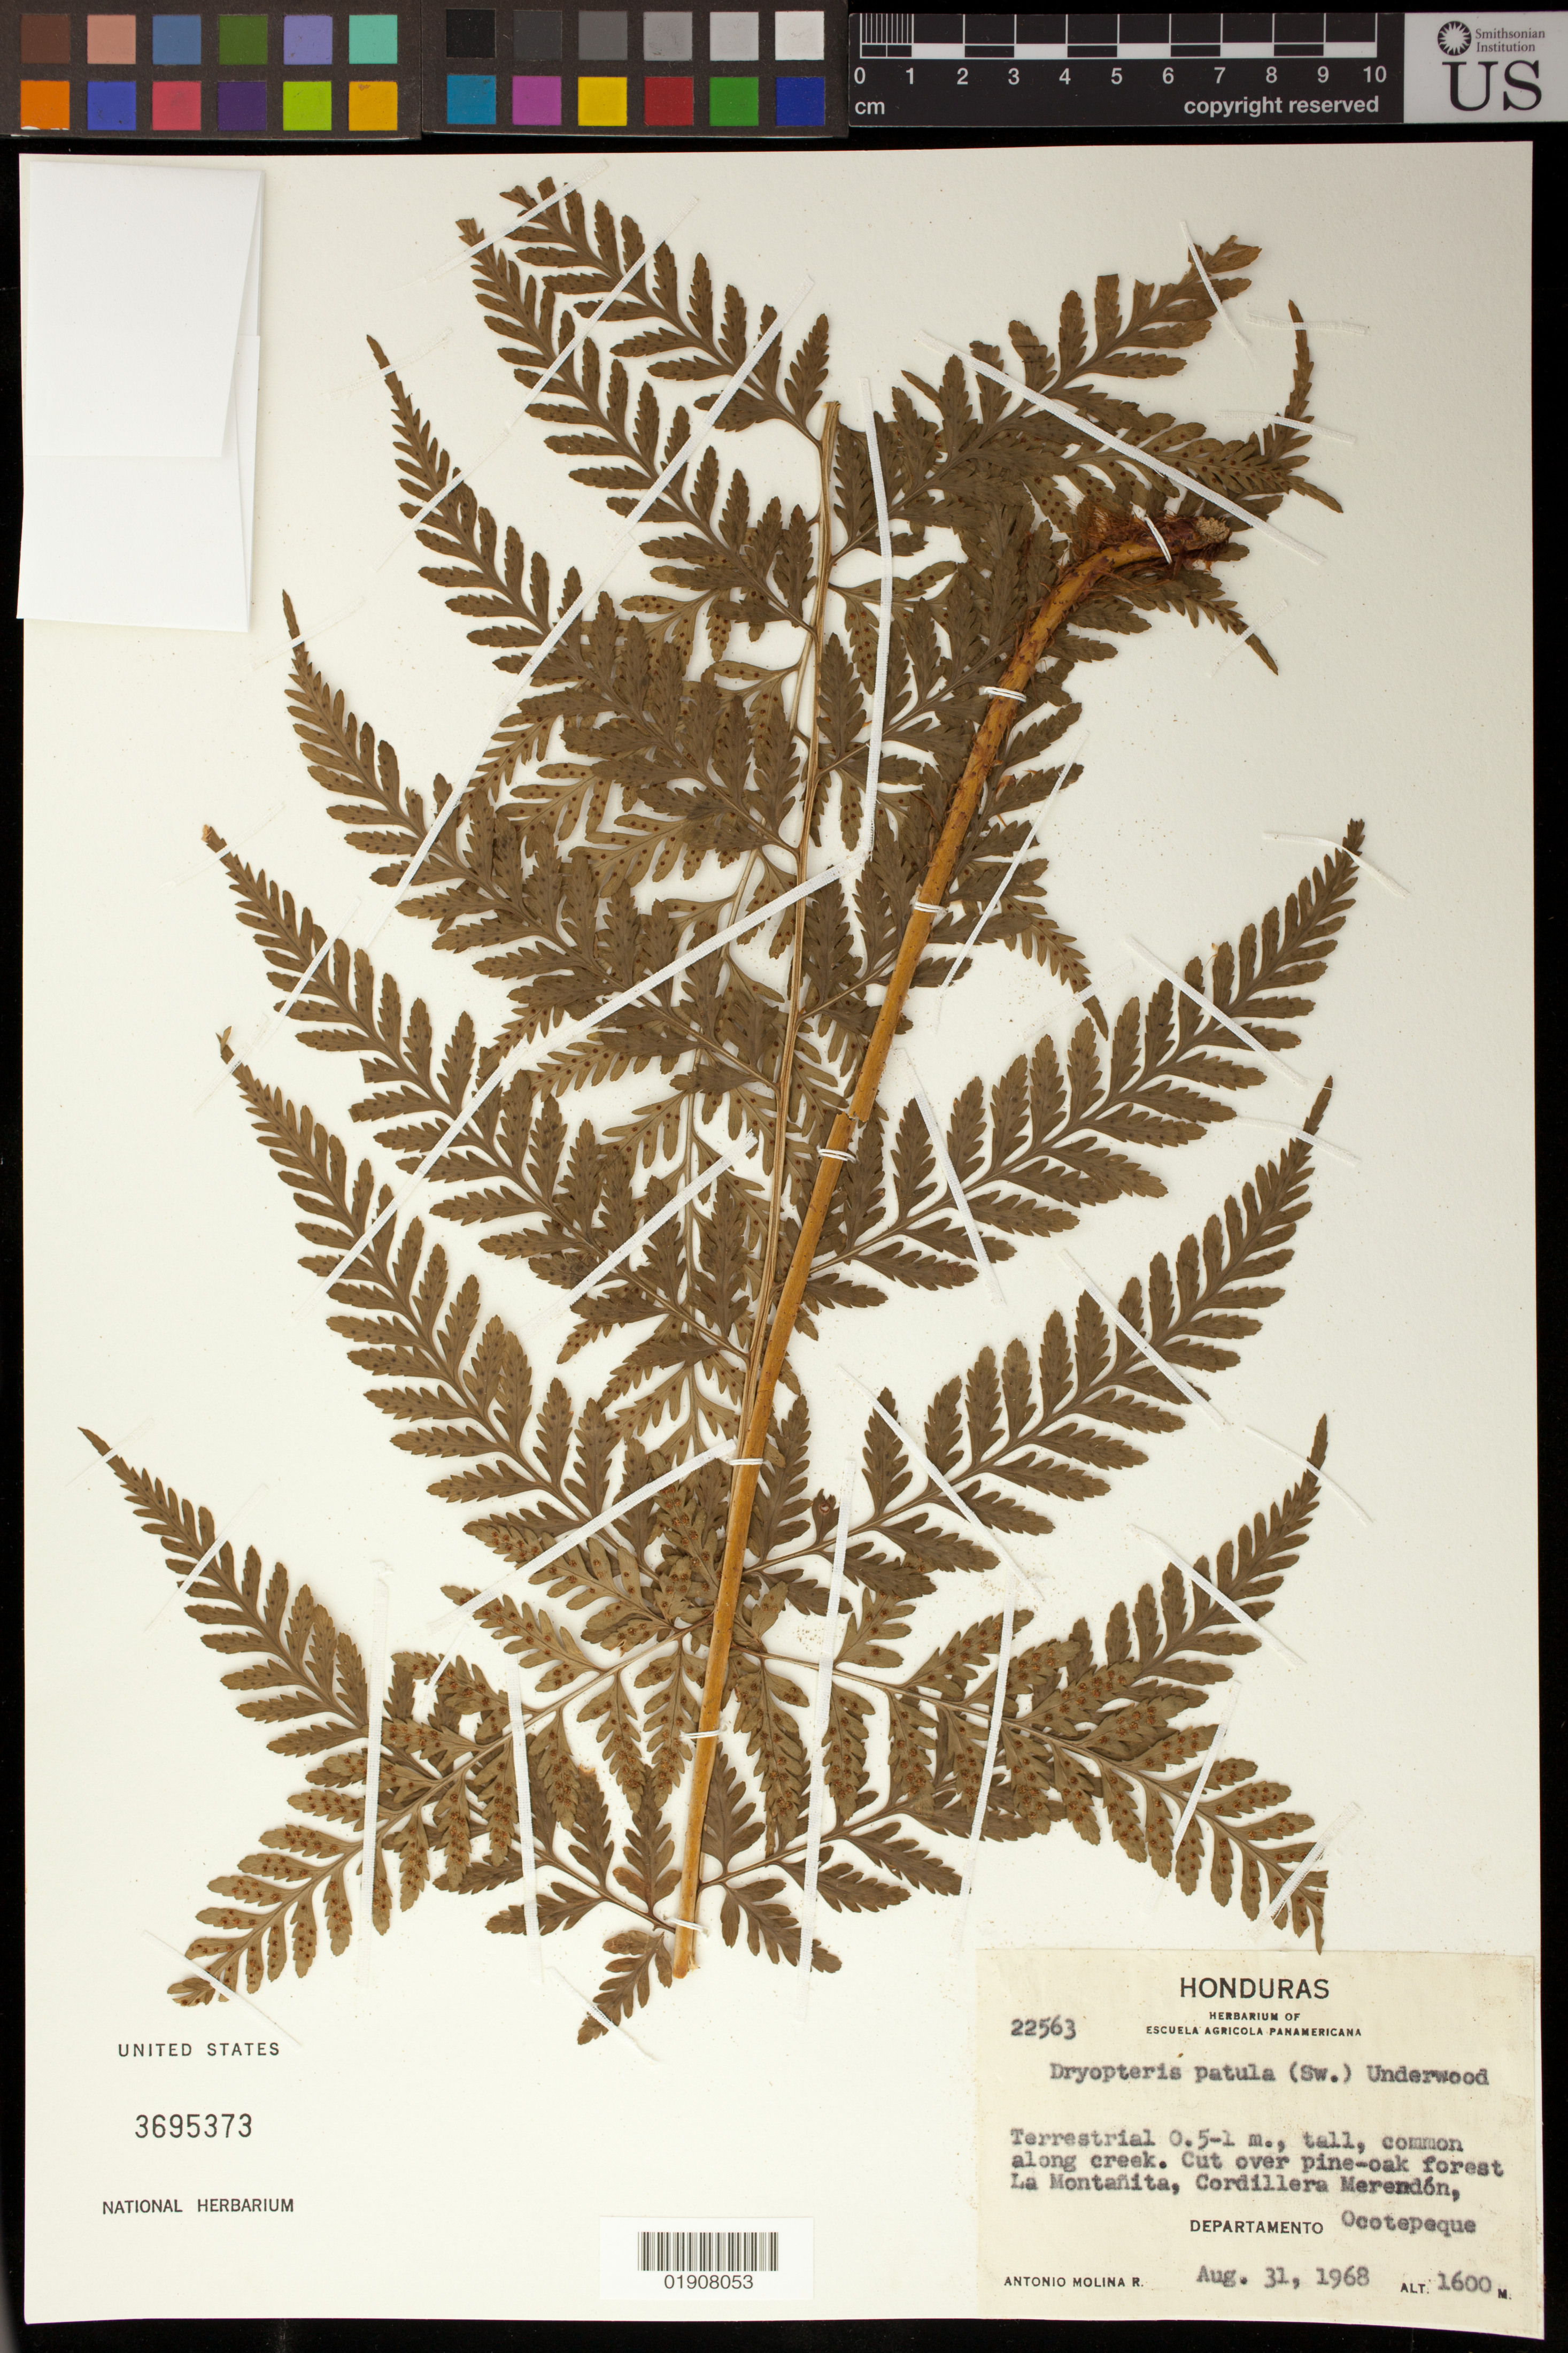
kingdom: Plantae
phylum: Tracheophyta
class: Polypodiopsida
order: Polypodiales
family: Dryopteridaceae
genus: Dryopteris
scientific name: Dryopteris patula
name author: (Sw.) Underw.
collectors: A. Molina R.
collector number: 22563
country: Honduras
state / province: Ocotepeque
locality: La Montañita, Cordillera Merendón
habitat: Cut over pine-oak forest.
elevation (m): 1600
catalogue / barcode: US 3695373